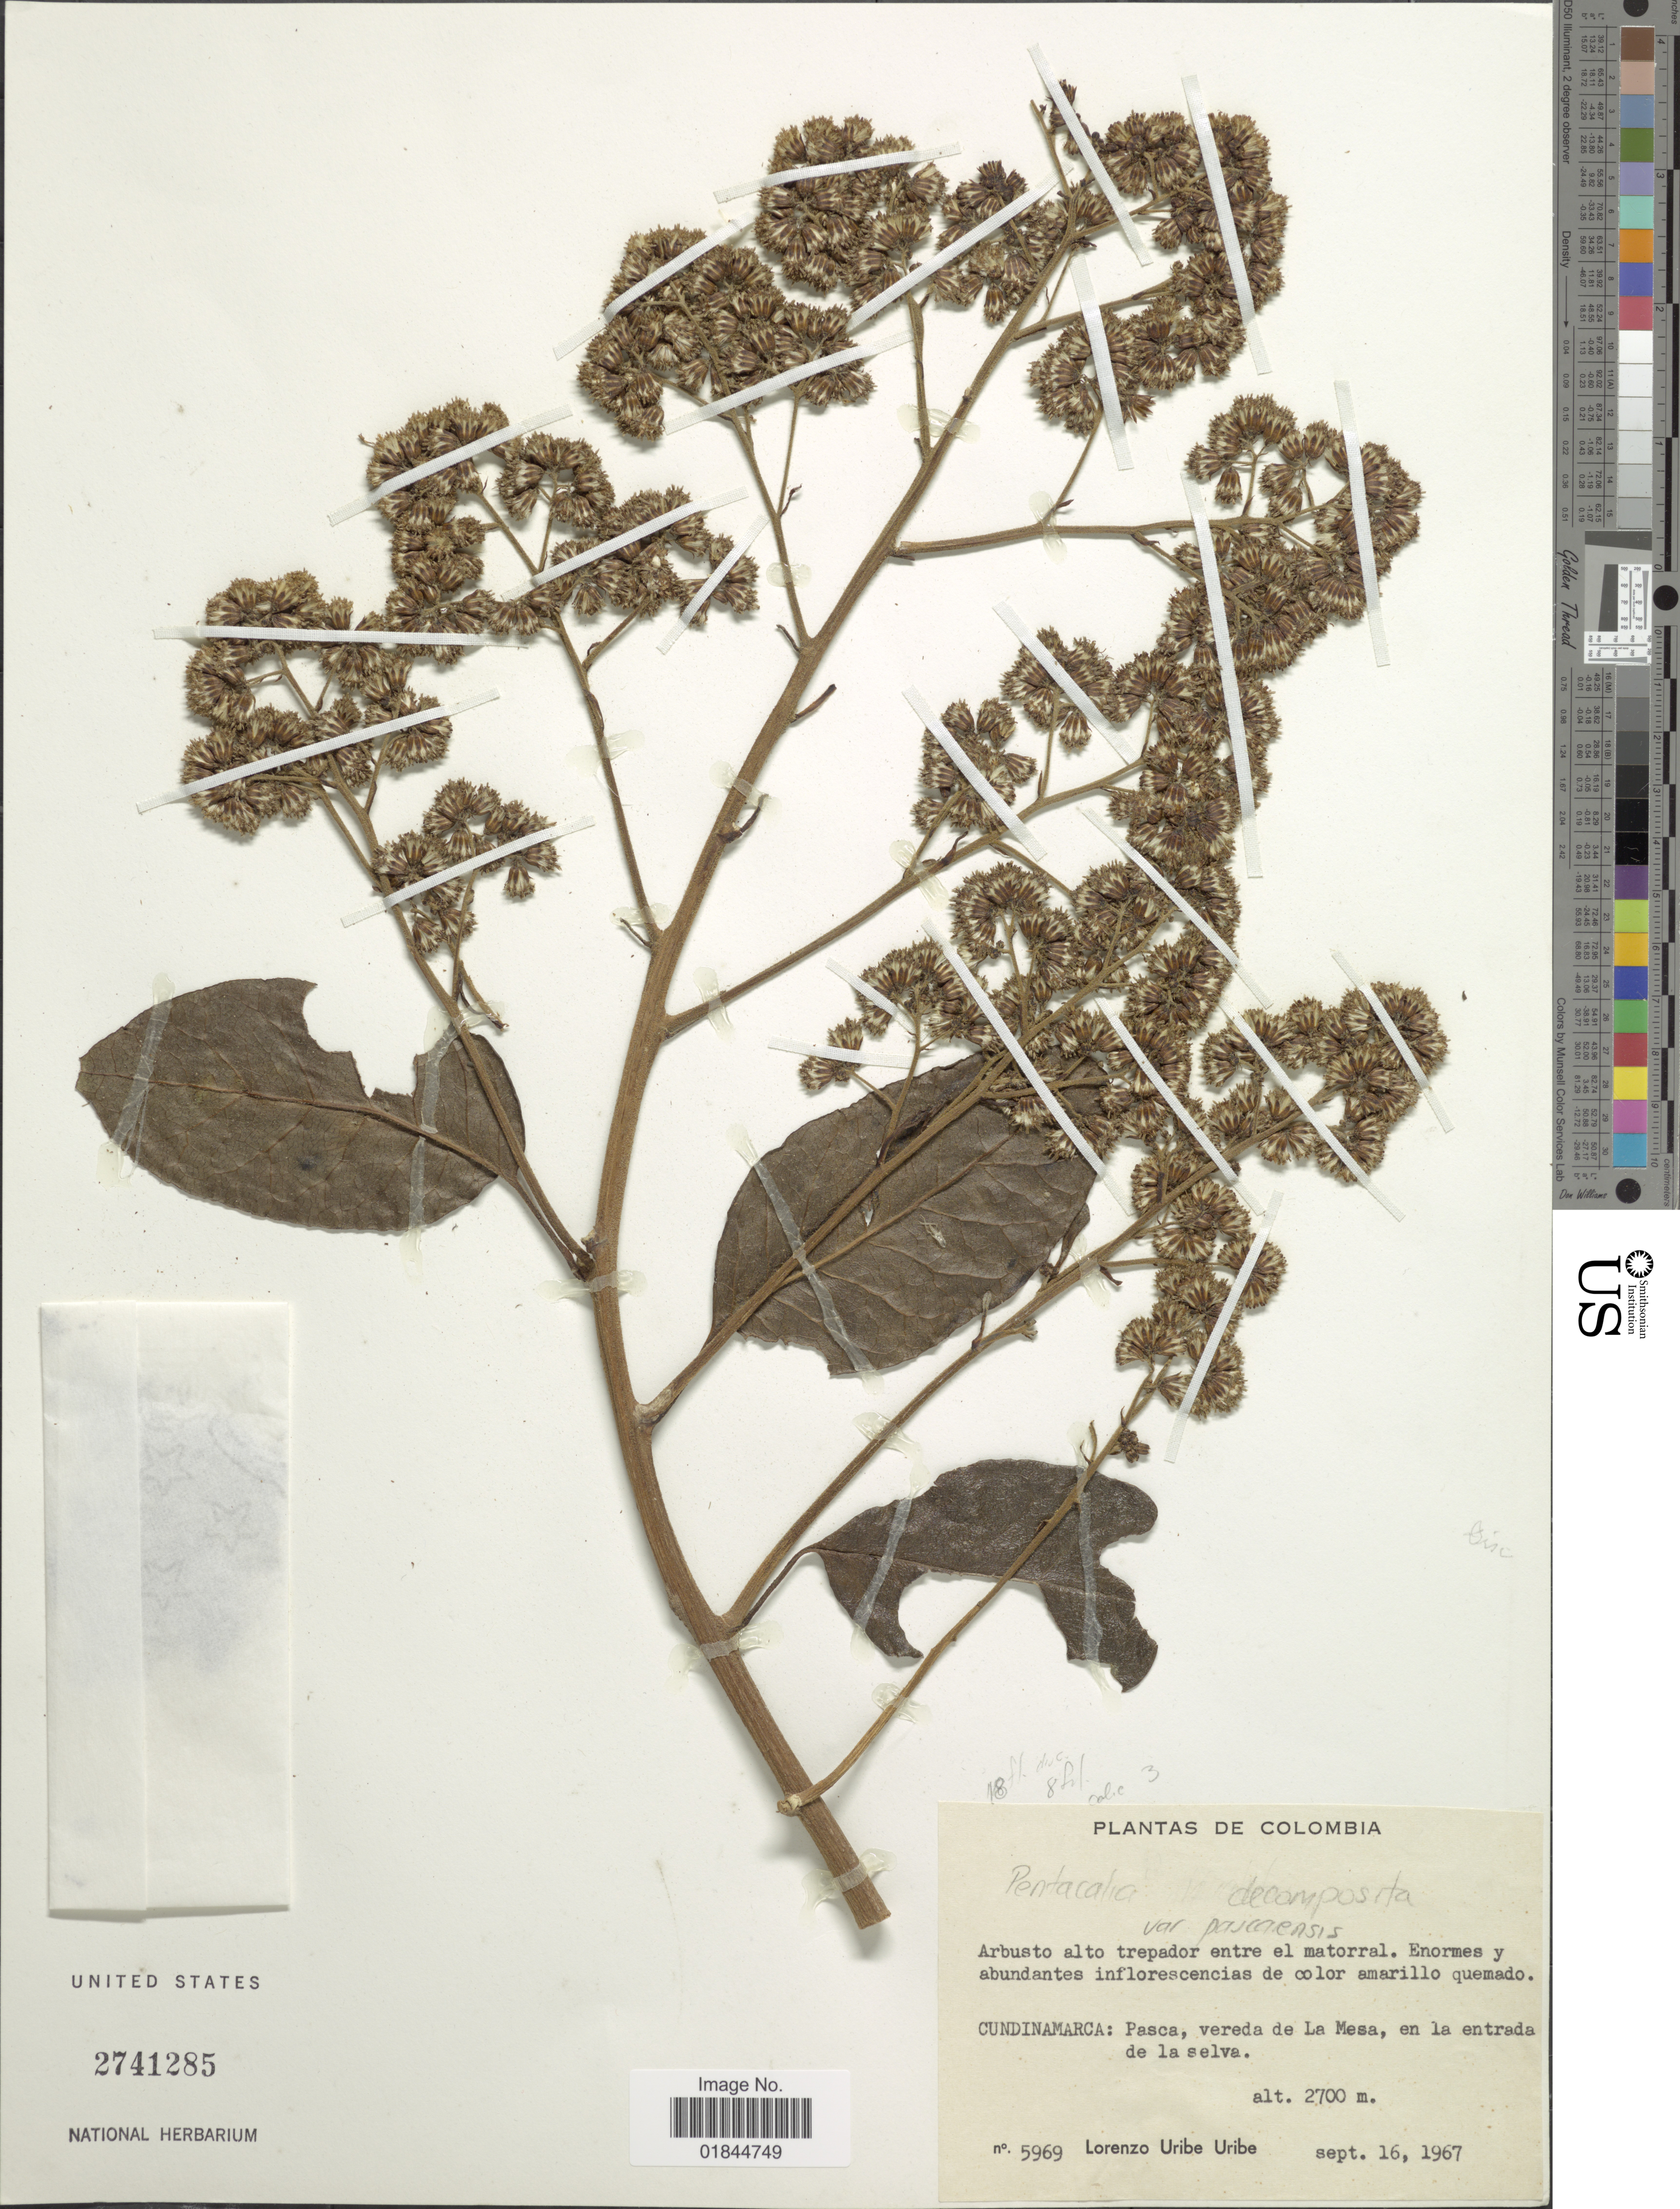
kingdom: Plantae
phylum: Tracheophyta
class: Magnoliopsida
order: Asterales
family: Asteraceae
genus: Pentacalia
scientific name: Pentacalia sp.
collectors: L. Uribe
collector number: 5969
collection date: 1967-09-16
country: Colombia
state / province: Cundinamarca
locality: Cundinamarca: Pasca, vereda de La Mesa, en la entrada de la selva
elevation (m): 2700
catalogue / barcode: US 2741285